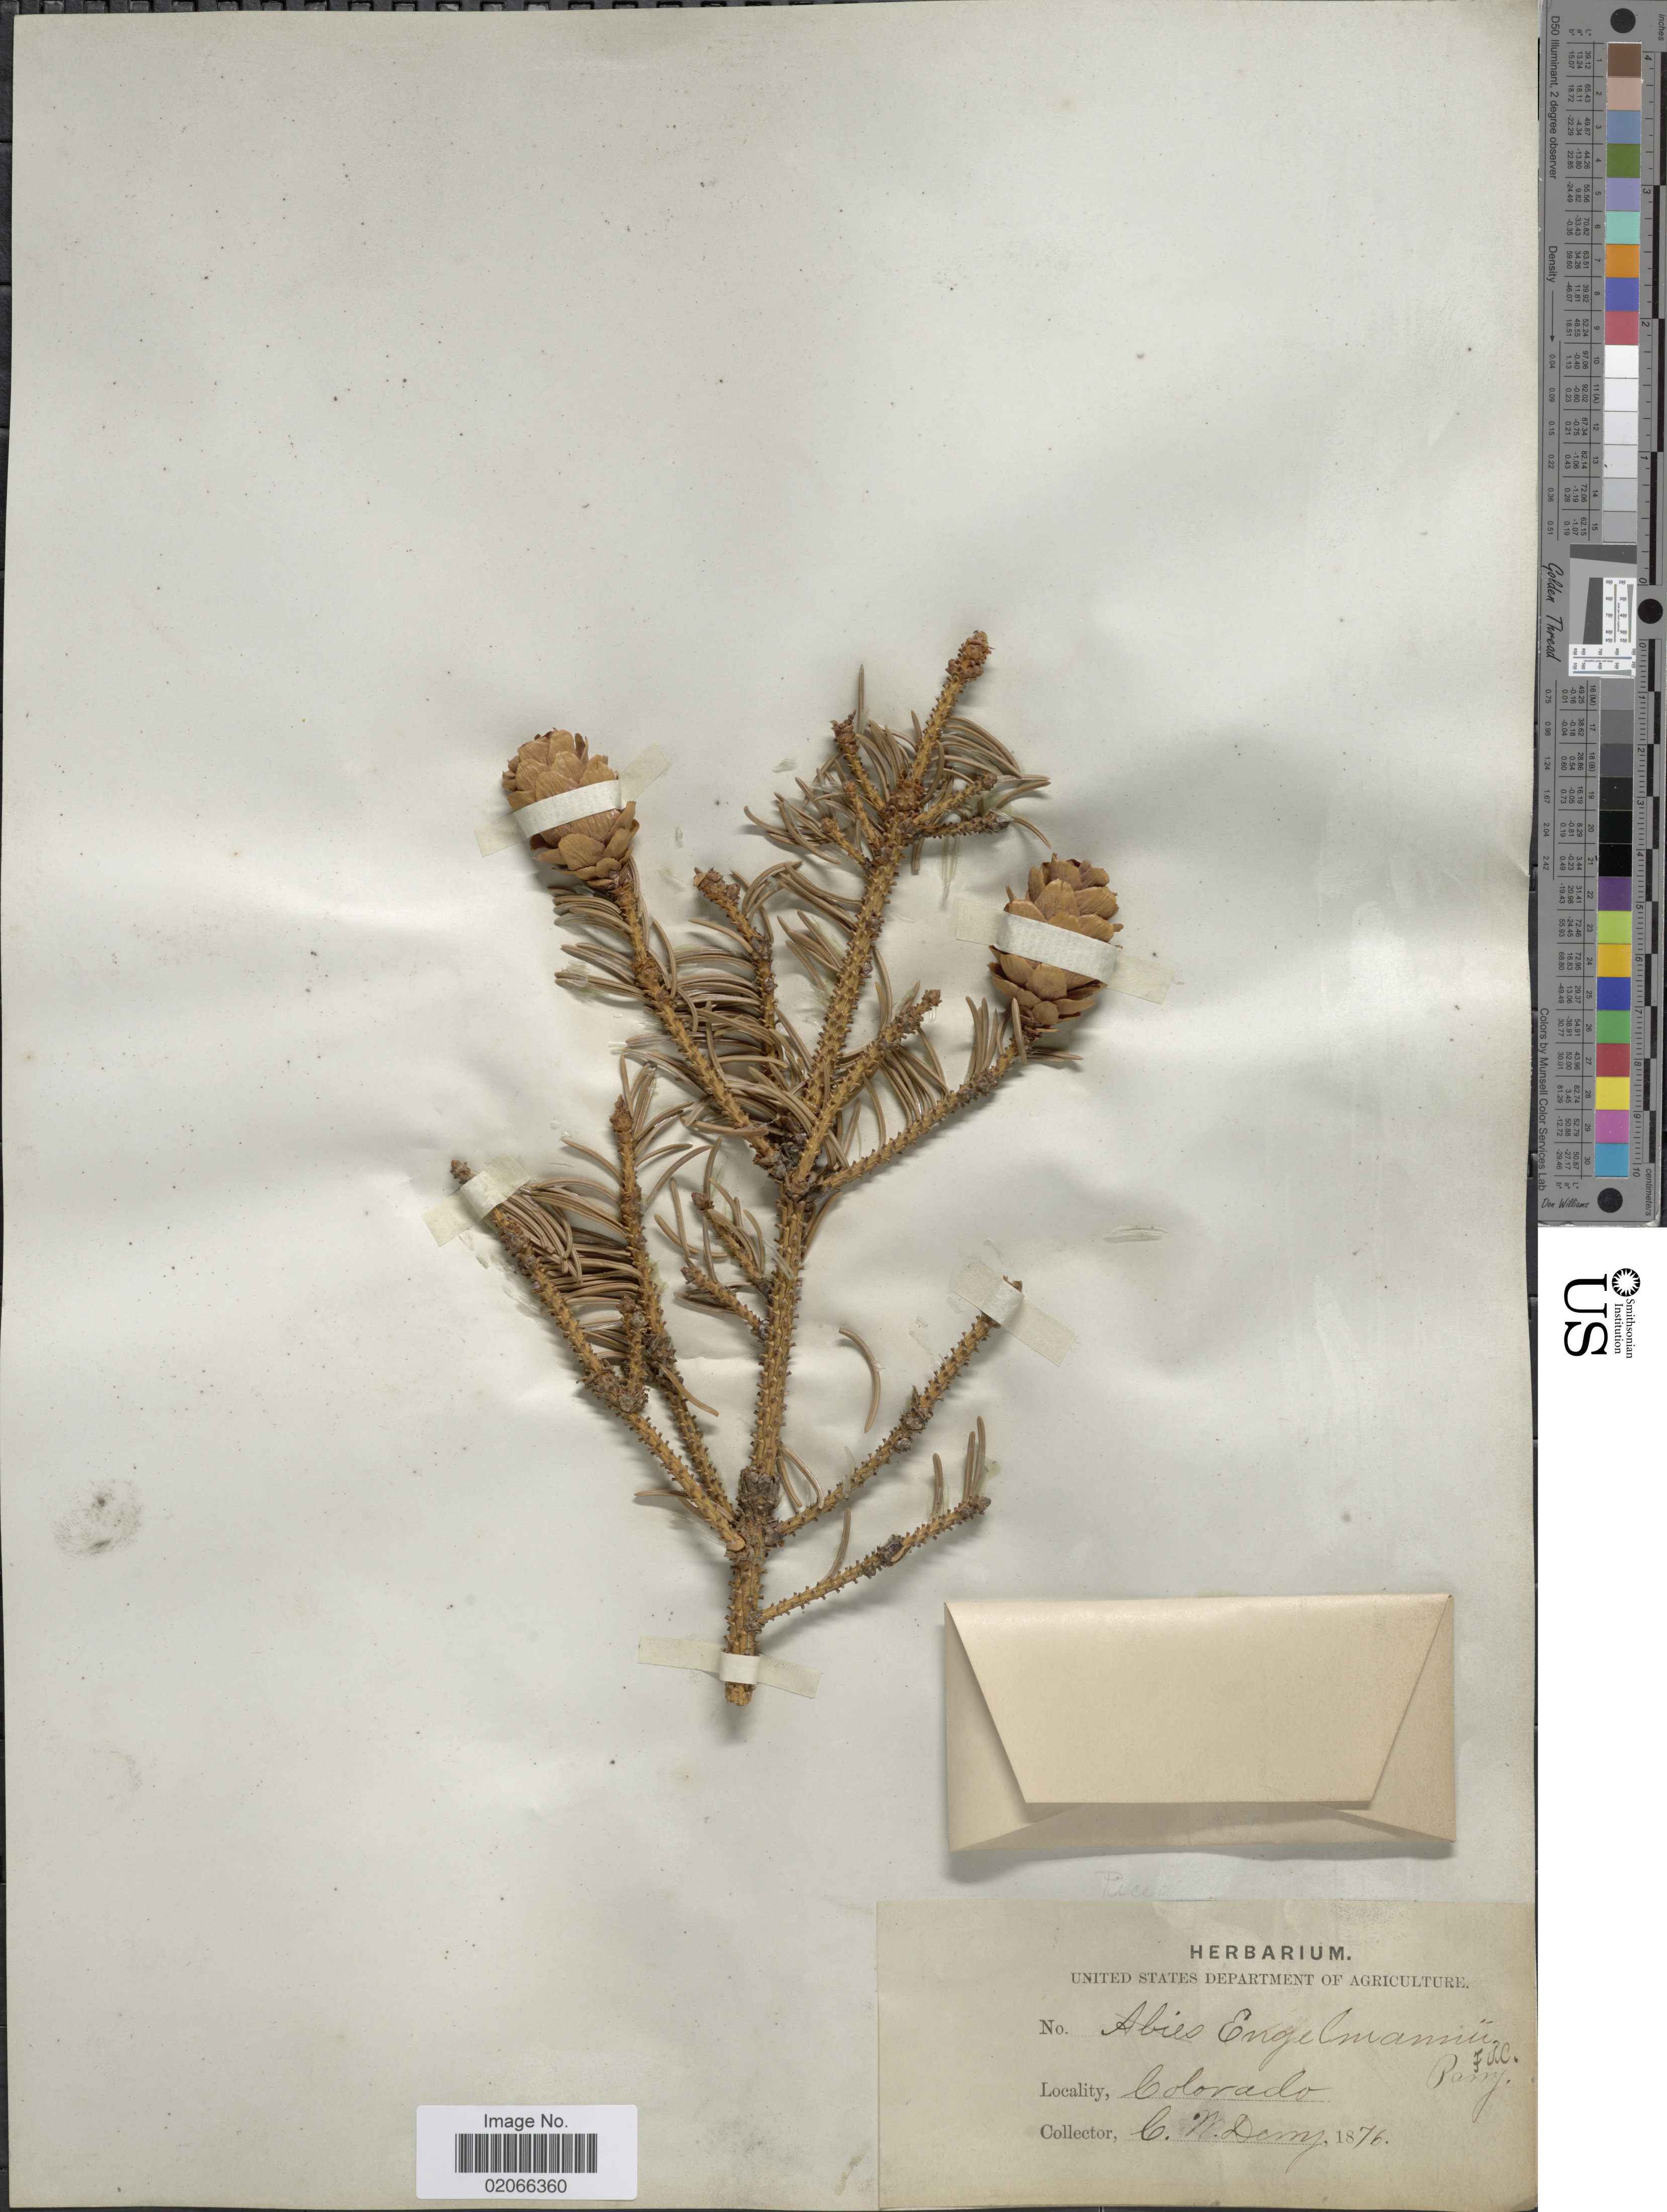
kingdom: Plantae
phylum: Tracheophyta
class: Pinopsida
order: Pinales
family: Pinaceae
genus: Picea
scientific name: Picea engelmannii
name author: Parry ex Engelm.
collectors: C. Derry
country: United States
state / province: Colorado